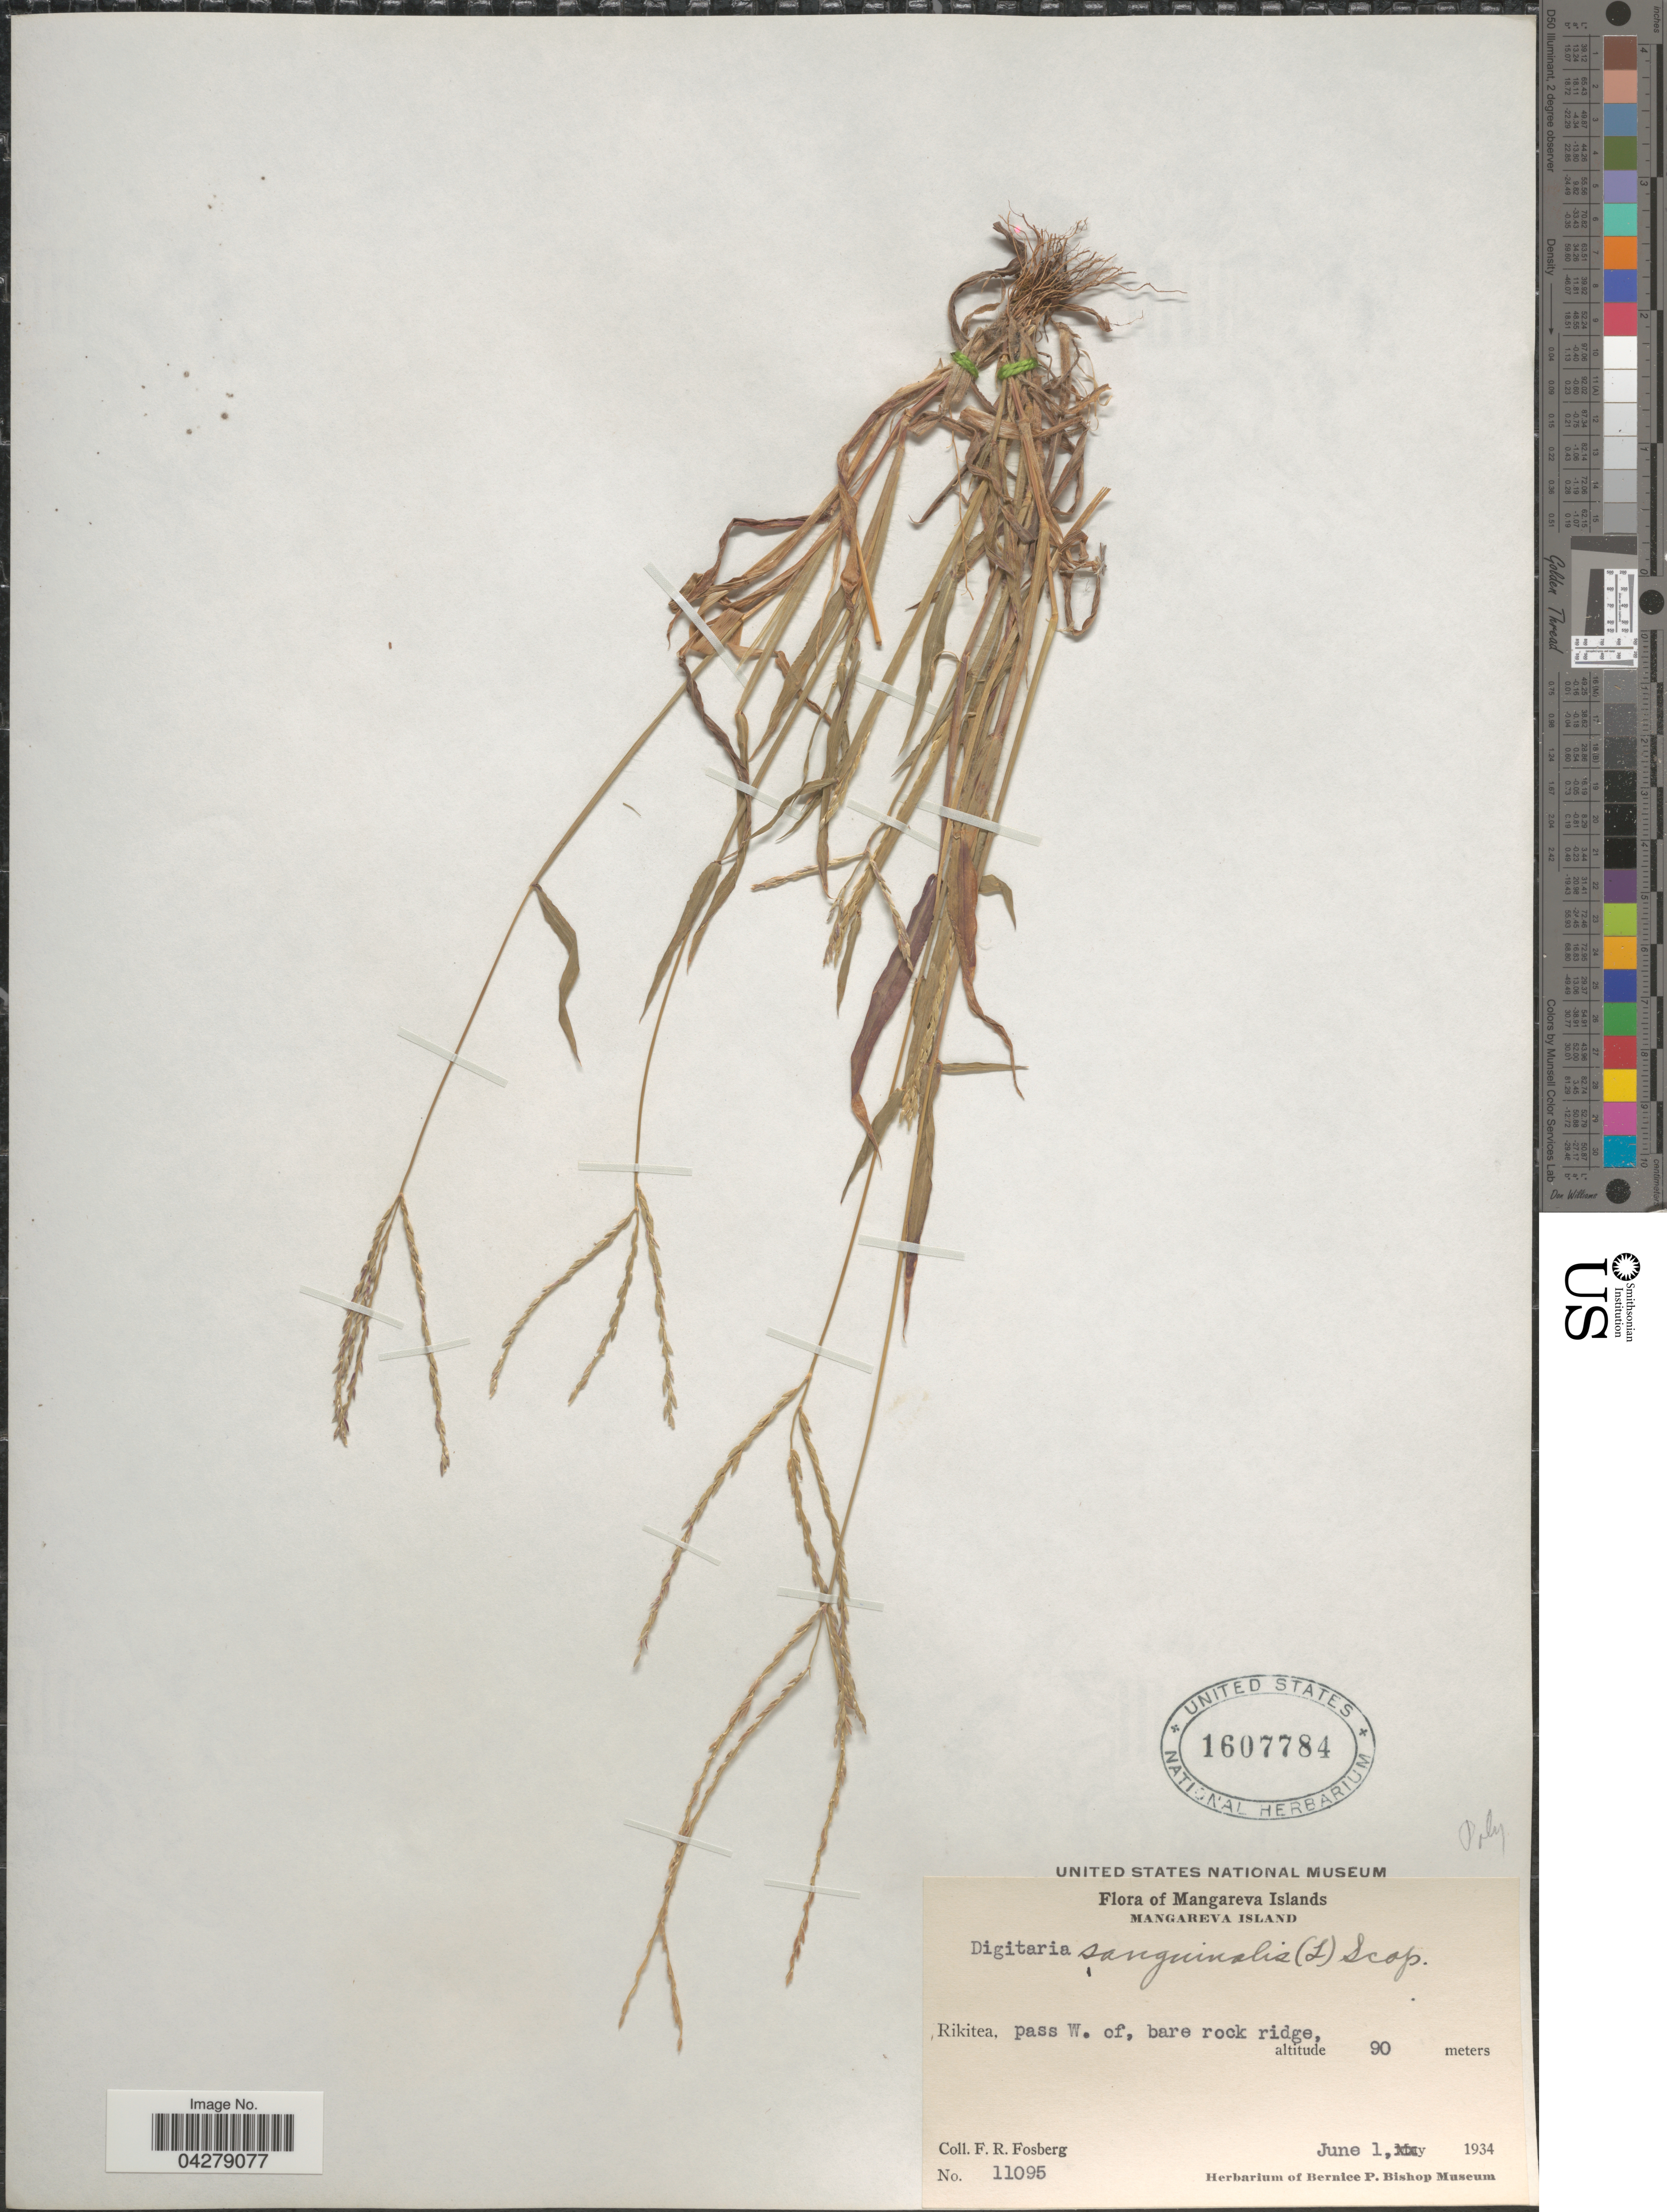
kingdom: Plantae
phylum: Tracheophyta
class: Liliopsida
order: Poales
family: Poaceae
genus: Digitaria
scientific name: Digitaria sanguinalis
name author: (L.) Scop.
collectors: F. R. Fosberg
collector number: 11095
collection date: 1934-06-01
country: French Polynesia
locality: Mangareva Islands. Mangareva Island. Rikitea, pass W. of, bare rock ridge.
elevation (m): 90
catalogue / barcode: US 1607784